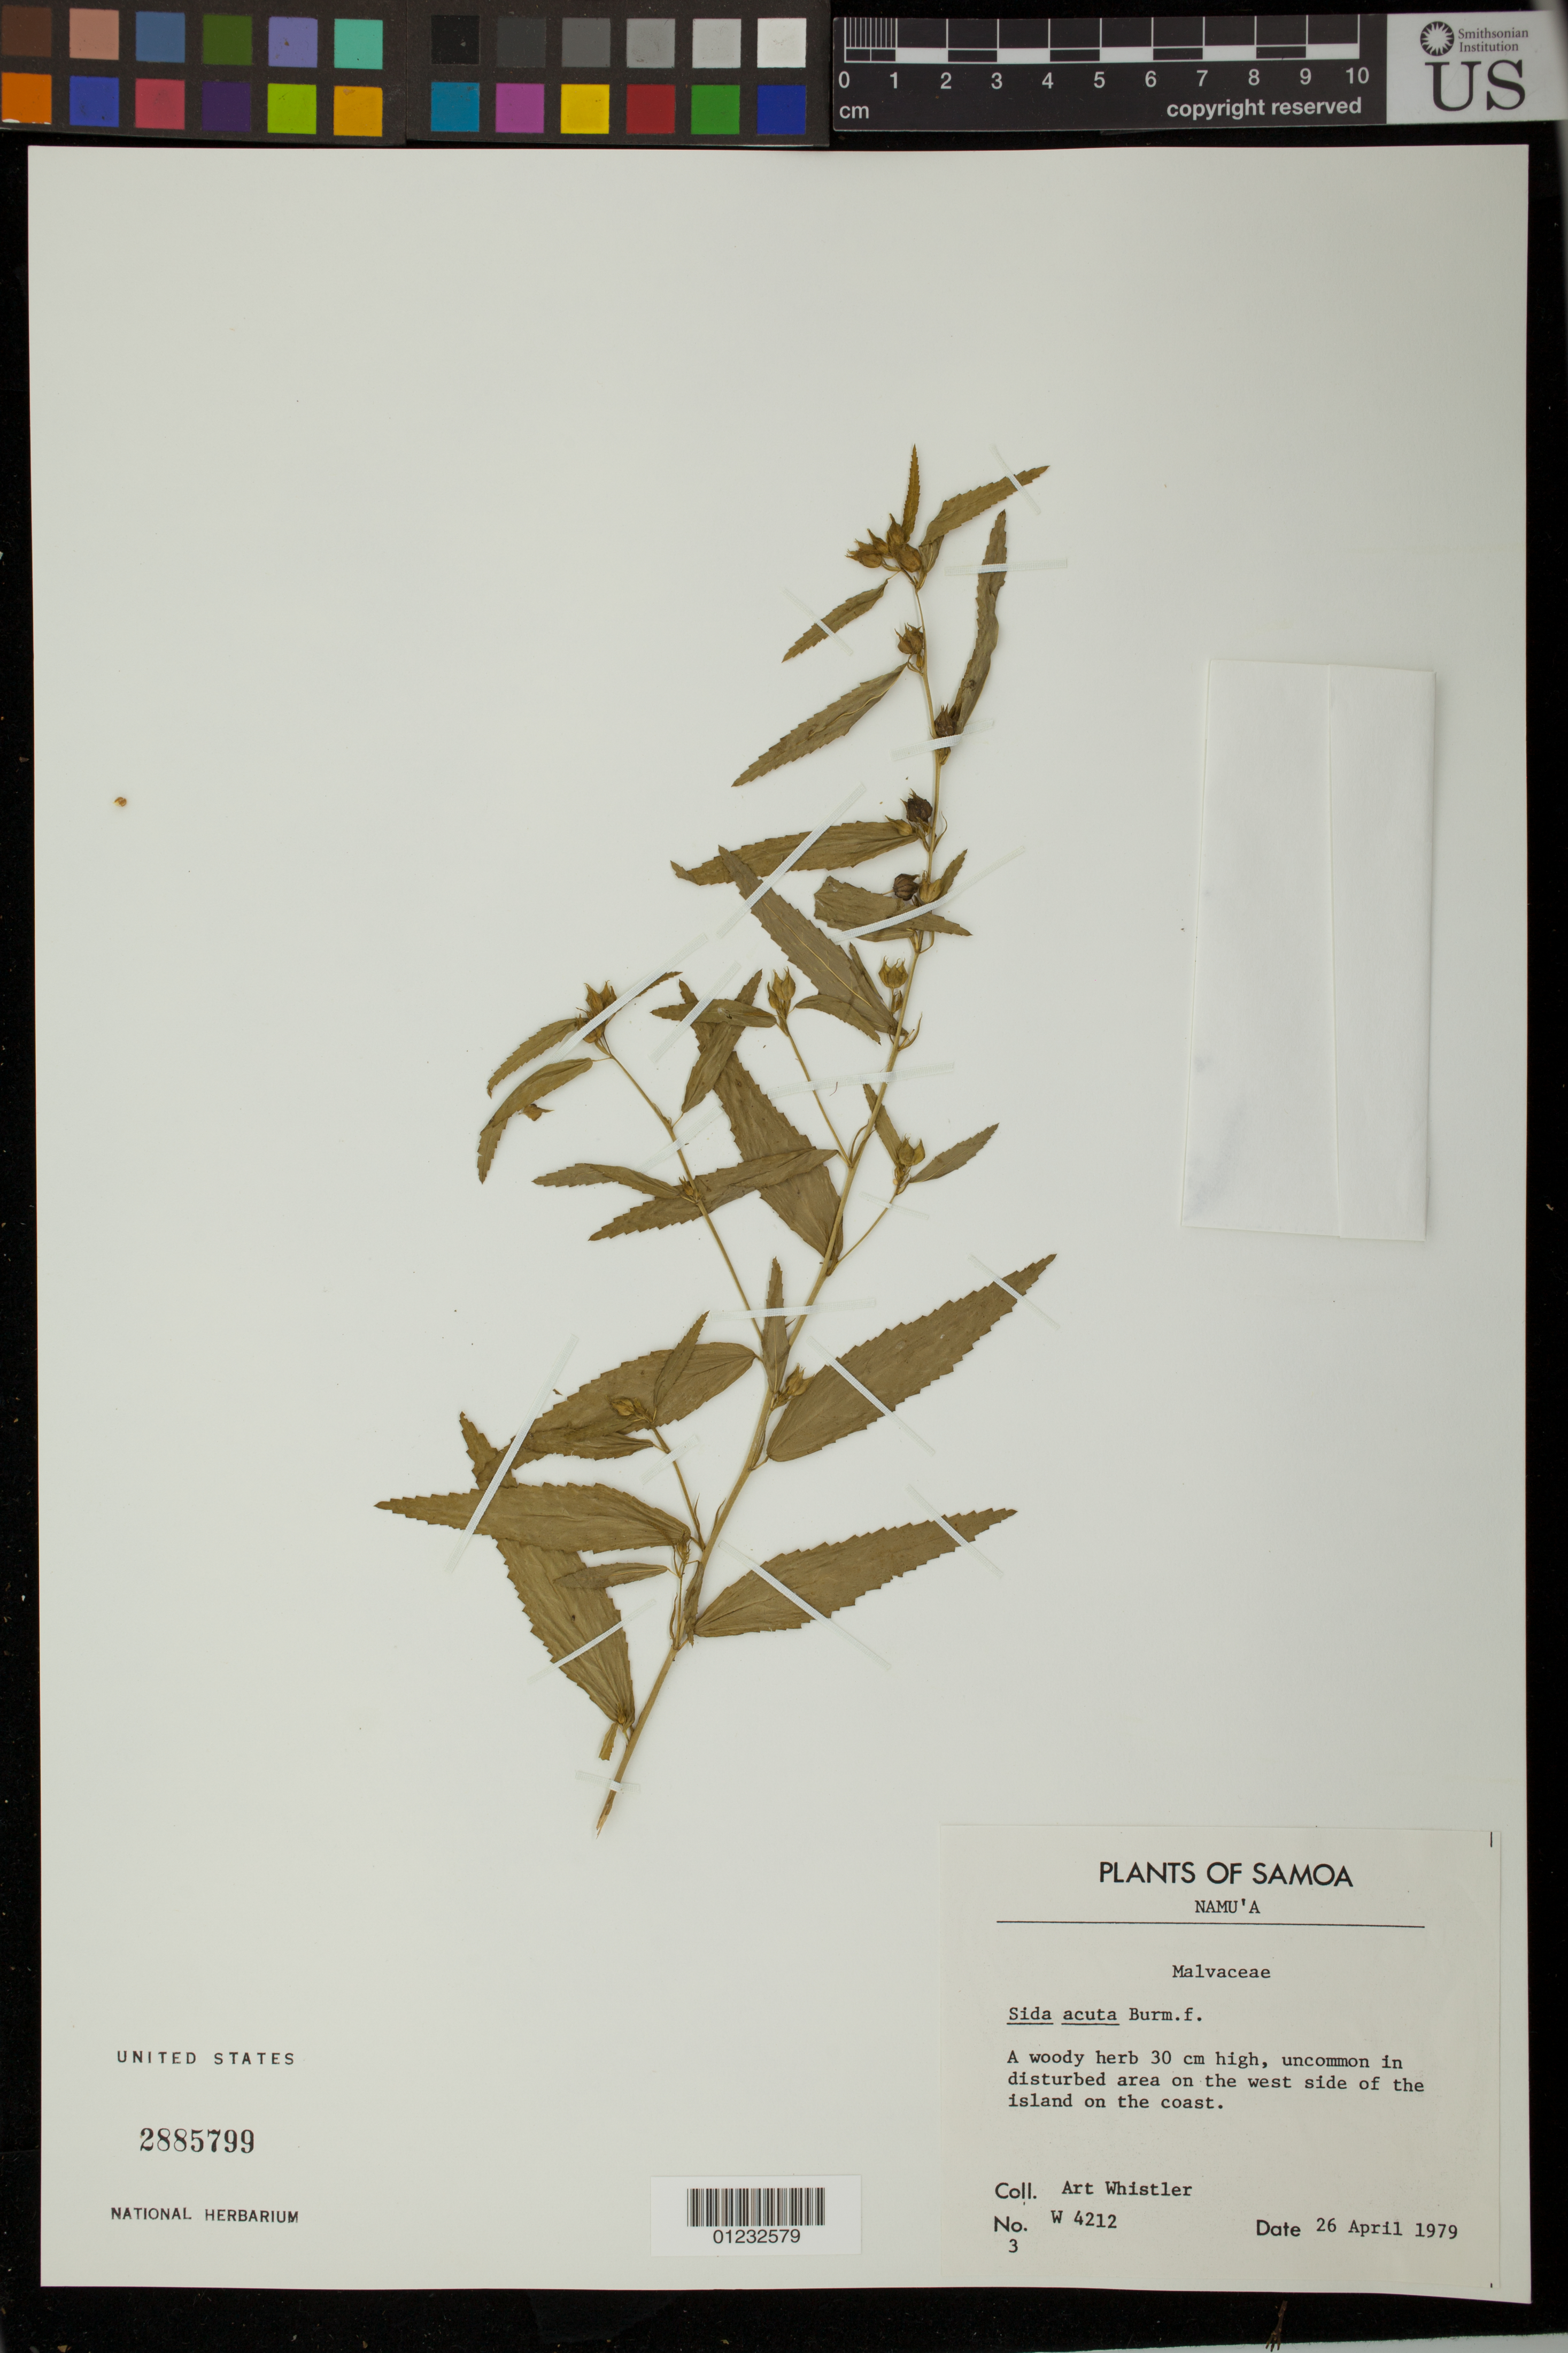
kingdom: Plantae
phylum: Tracheophyta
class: Magnoliopsida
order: Malvales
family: Malvaceae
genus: Sida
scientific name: Sida acuta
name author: Burm. f.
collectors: A. Whistler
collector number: W 4212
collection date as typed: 28 Apr 1979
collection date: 1979-04-28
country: Samoa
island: Upolu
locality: On the west side of the island on the coast. Namu'a islet.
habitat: Disturbed area.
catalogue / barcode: US 2885799